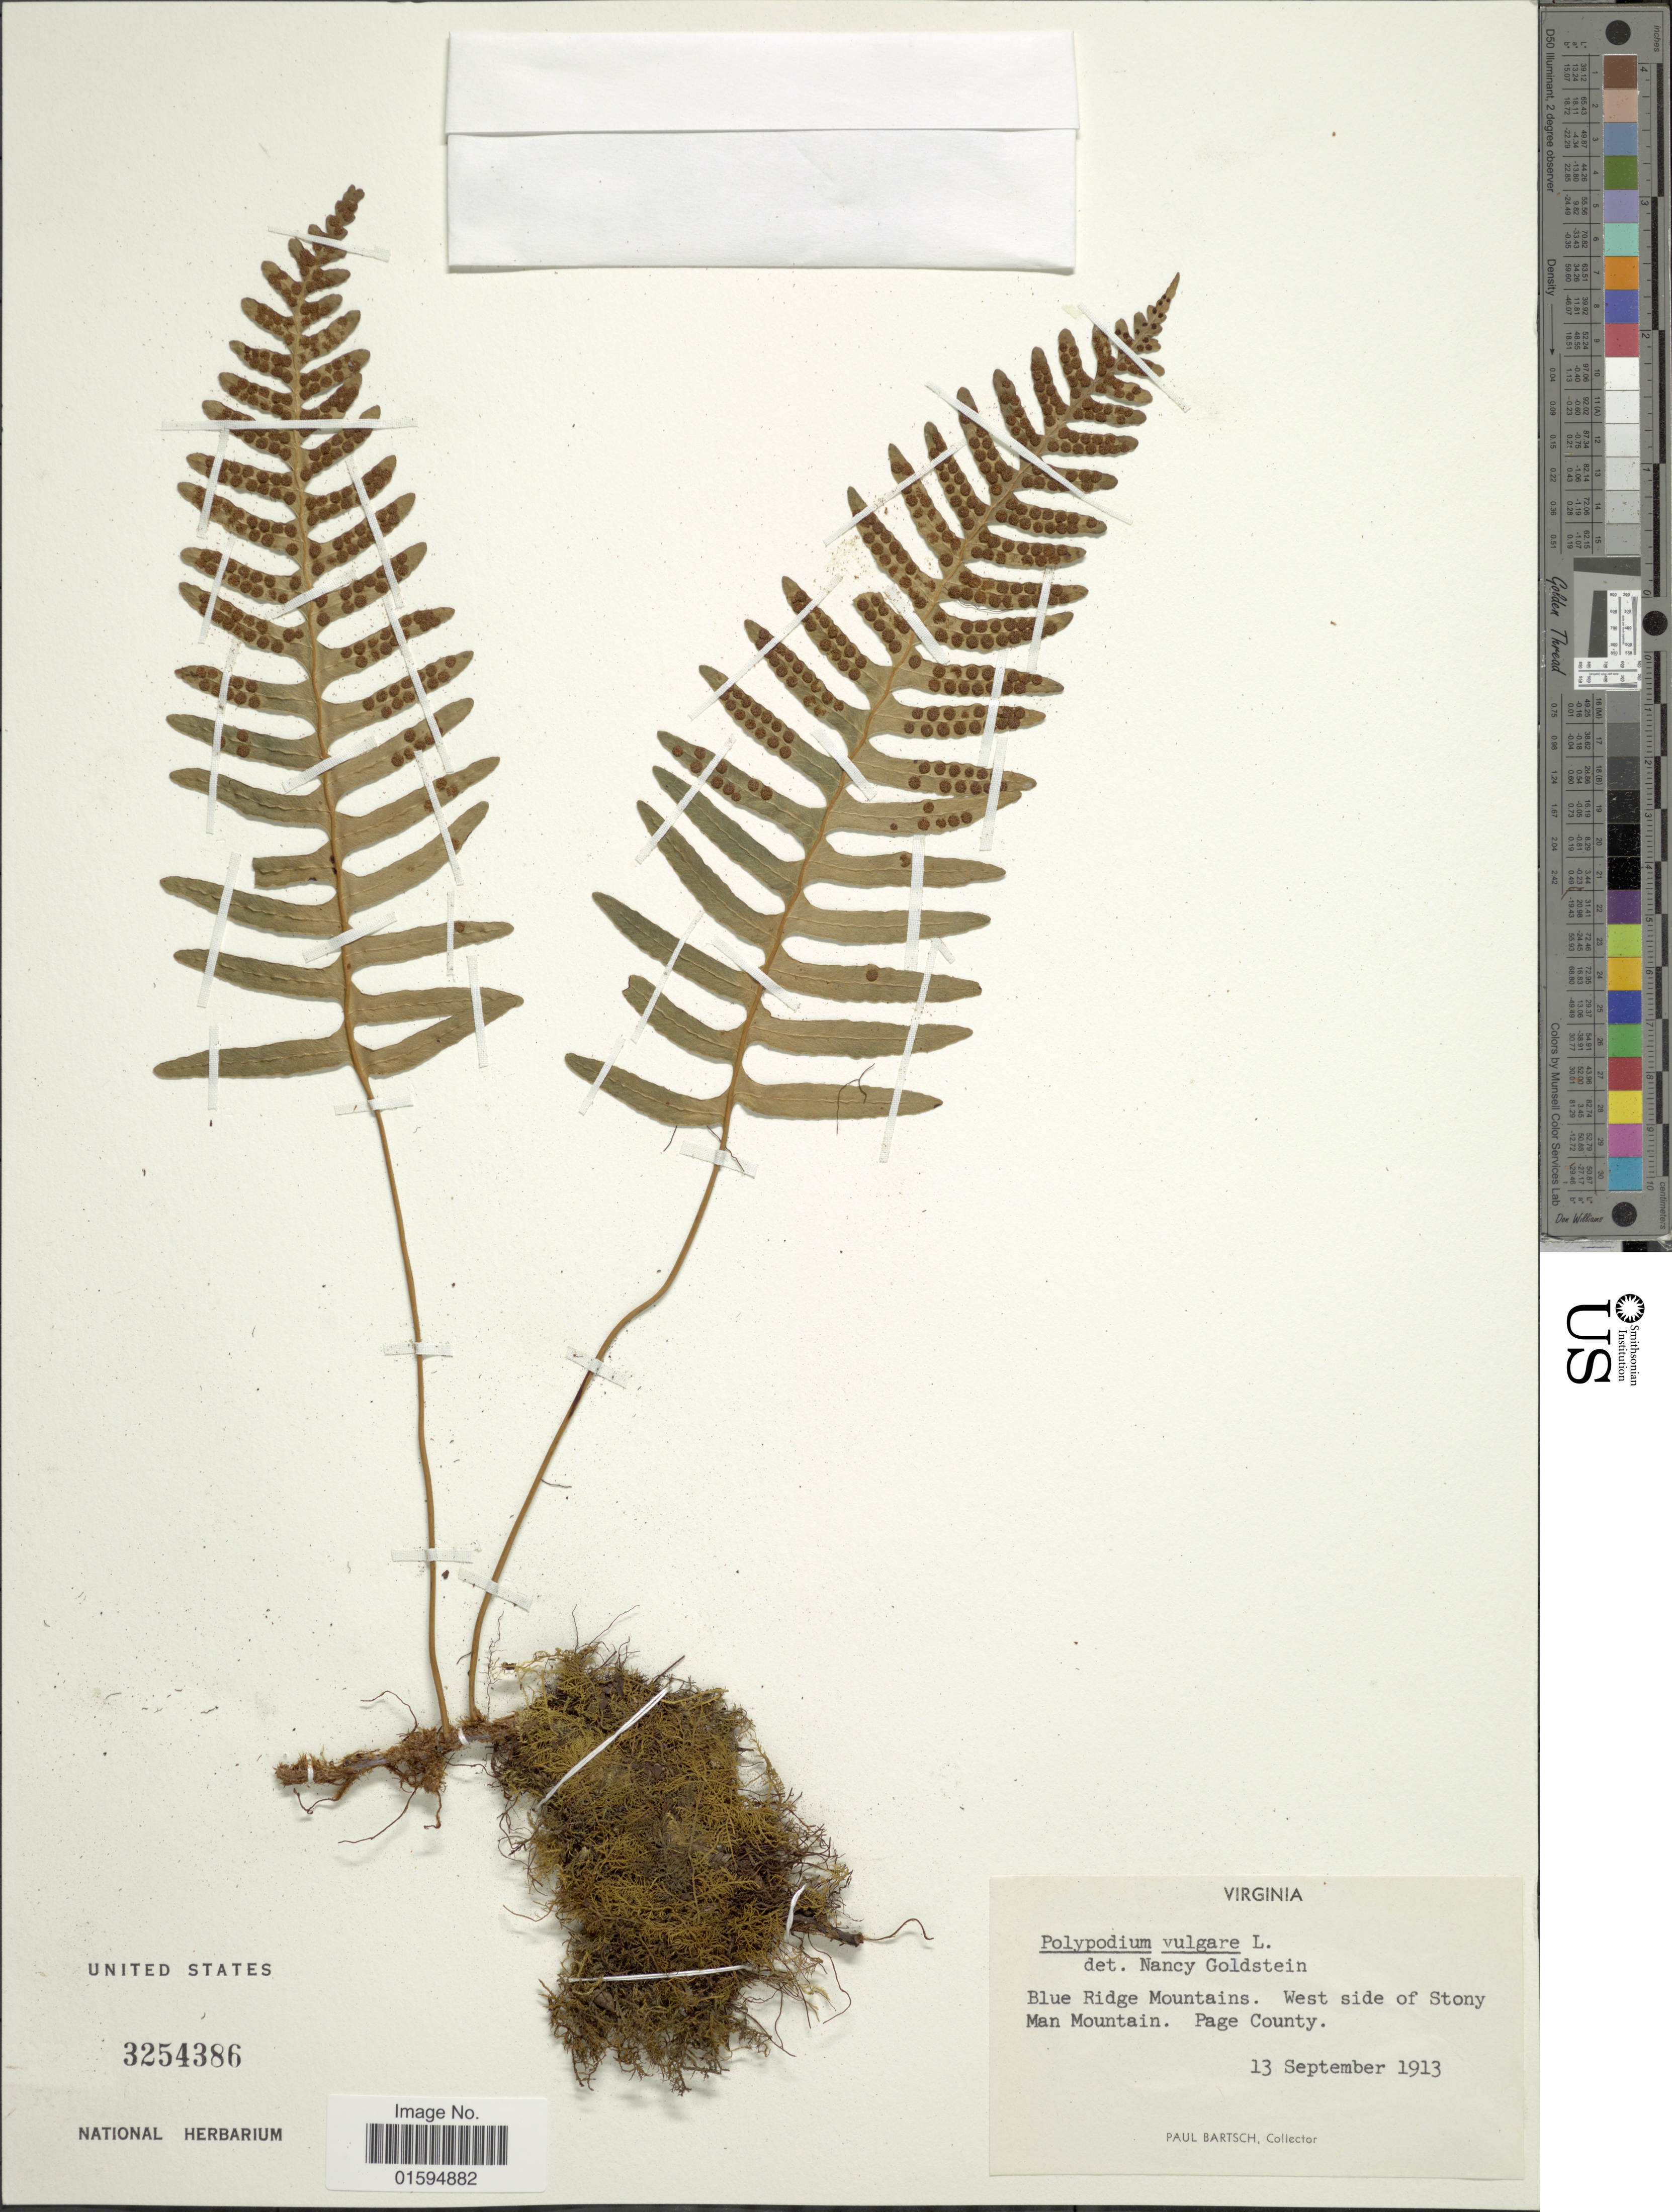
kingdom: Plantae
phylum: Tracheophyta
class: Polypodiopsida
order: Polypodiales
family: Polypodiaceae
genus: Polypodium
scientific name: Polypodium virginianum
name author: L.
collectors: P. Bartsch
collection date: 1913-09-13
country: United States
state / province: Virginia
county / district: Page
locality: Blue Ridge Mountain, West side of Stony Man Mountain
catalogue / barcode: US 3254386